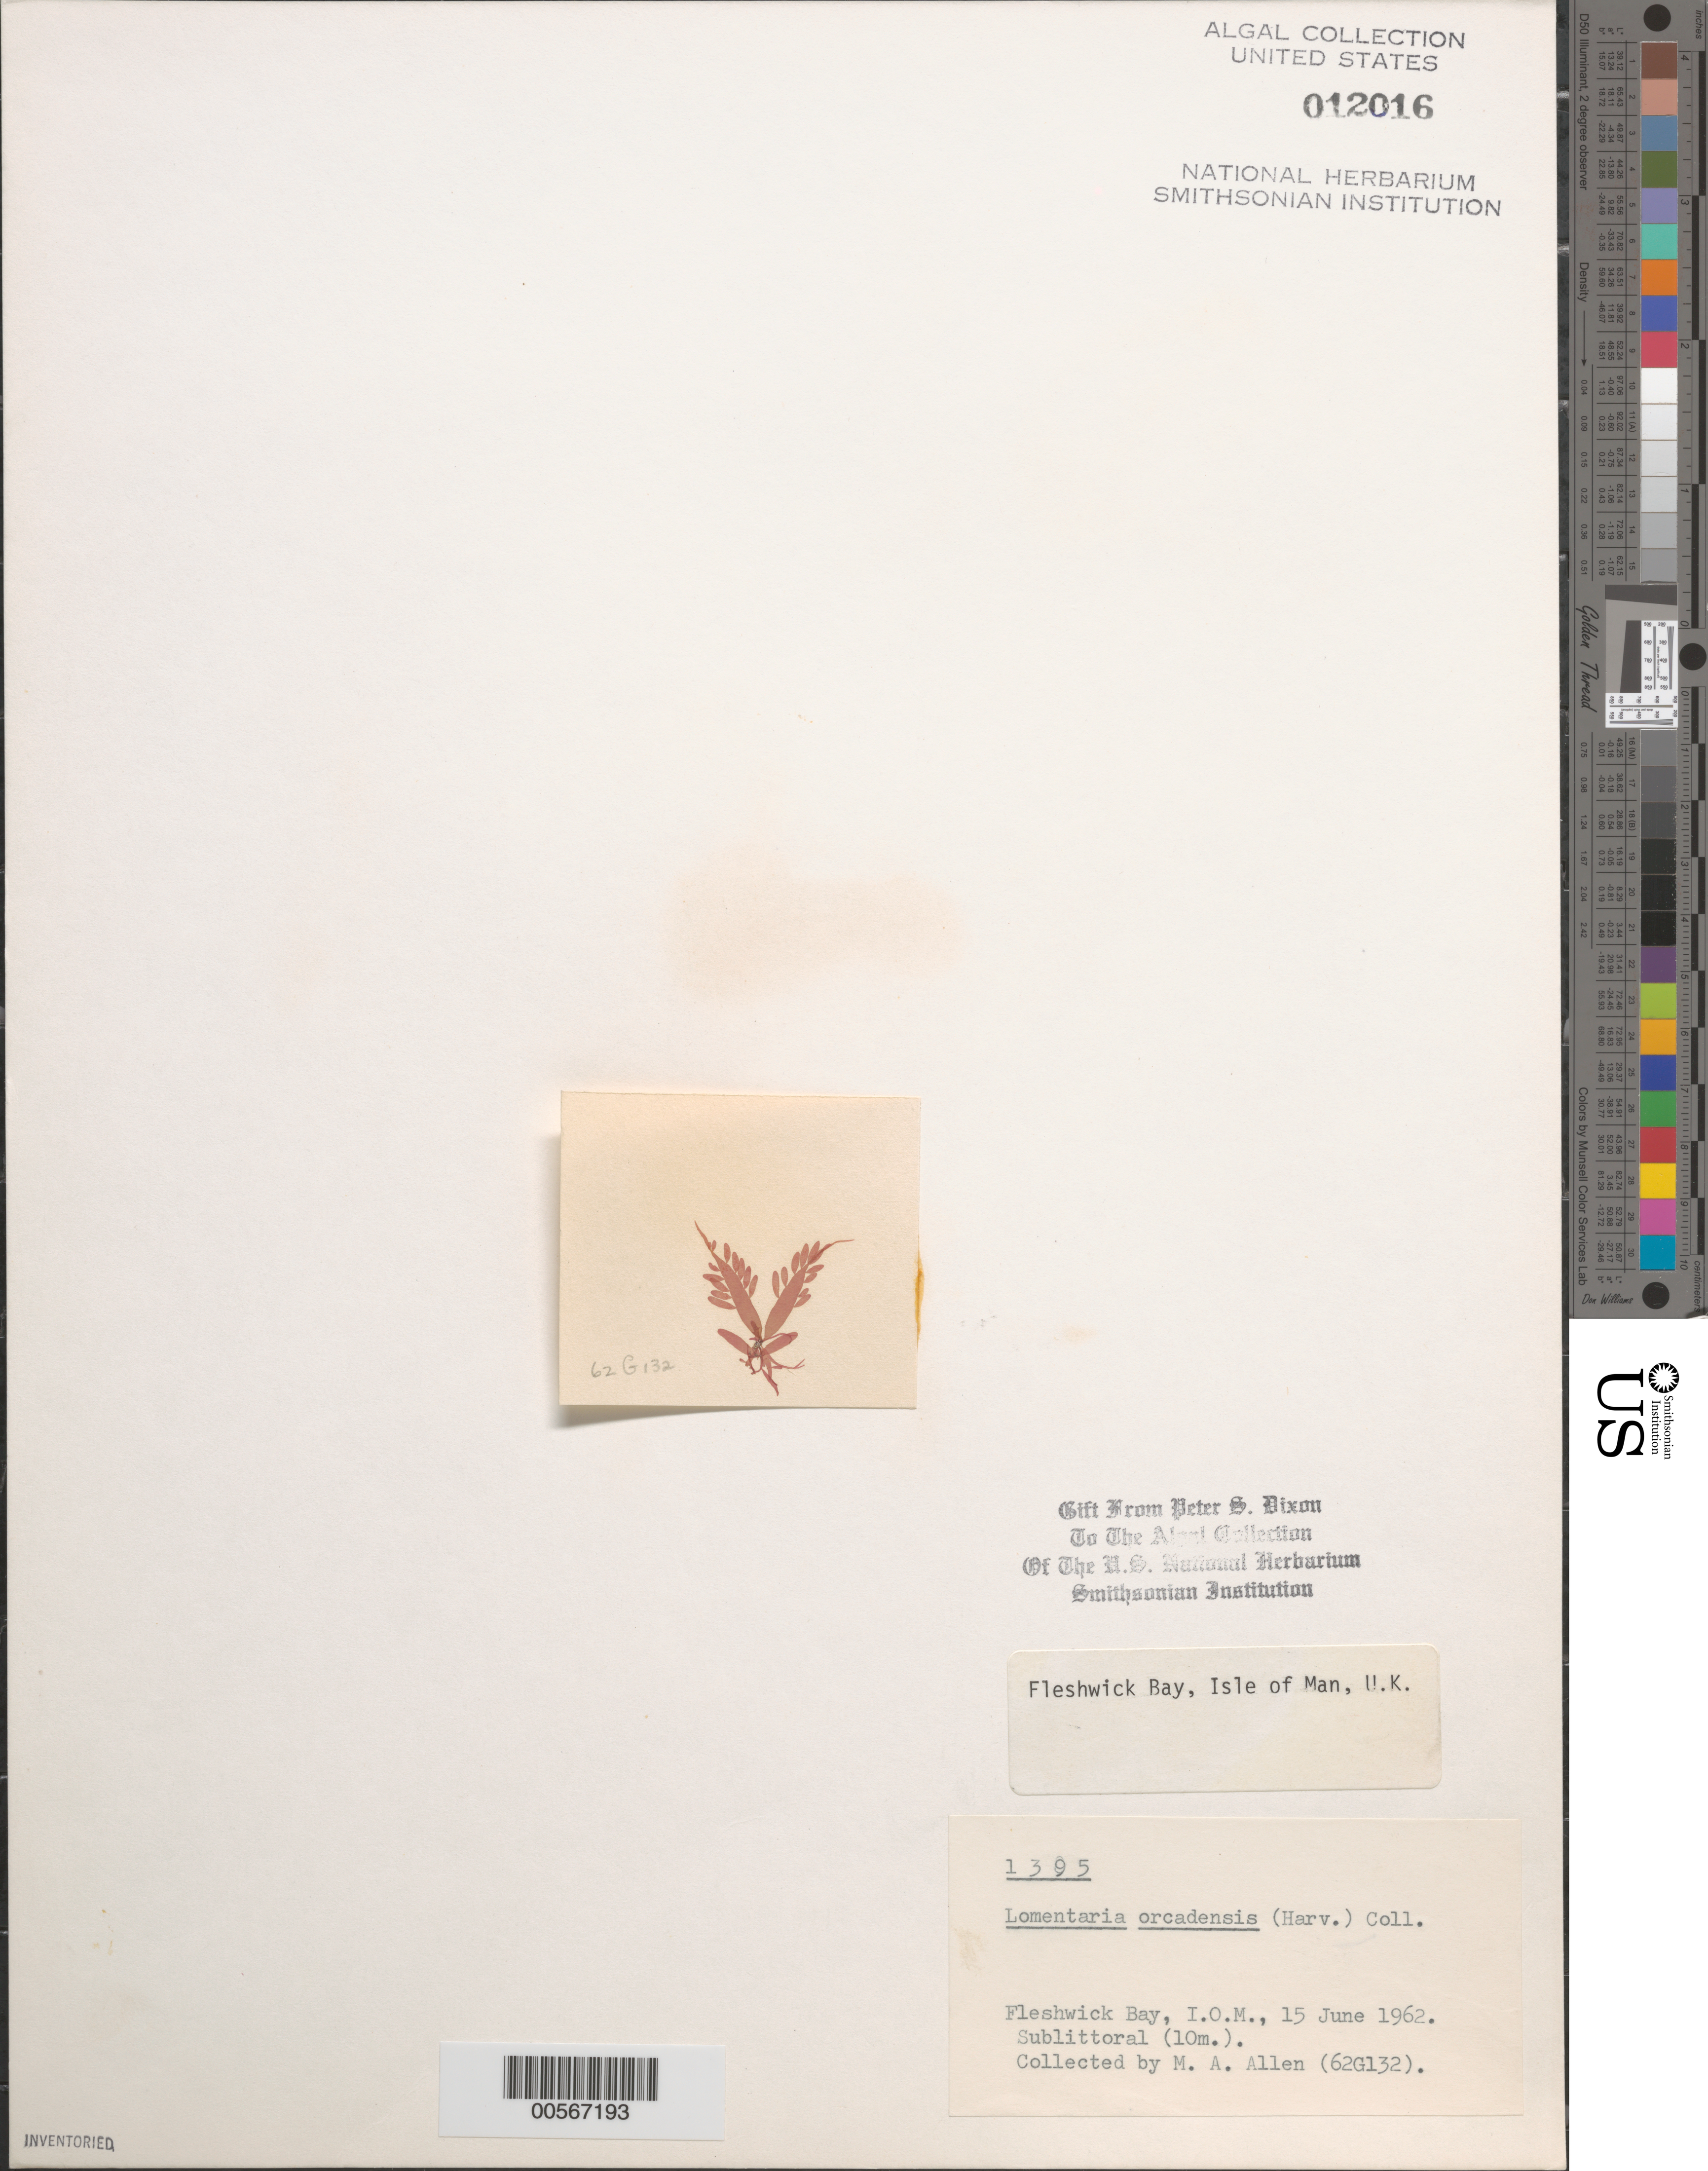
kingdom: Plantae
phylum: Rhodophyta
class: Florideophyceae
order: Rhodymeniales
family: Lomentariaceae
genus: Lomentaria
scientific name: Lomentaria orcadensis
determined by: Dixon, P. S.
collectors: M. A. Allen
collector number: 62G132 & PSD 1395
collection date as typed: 15 Jun 1962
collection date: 1962-06-15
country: United Kingdom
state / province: England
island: Isle of Man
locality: Fleshwick Bay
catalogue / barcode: US 12016